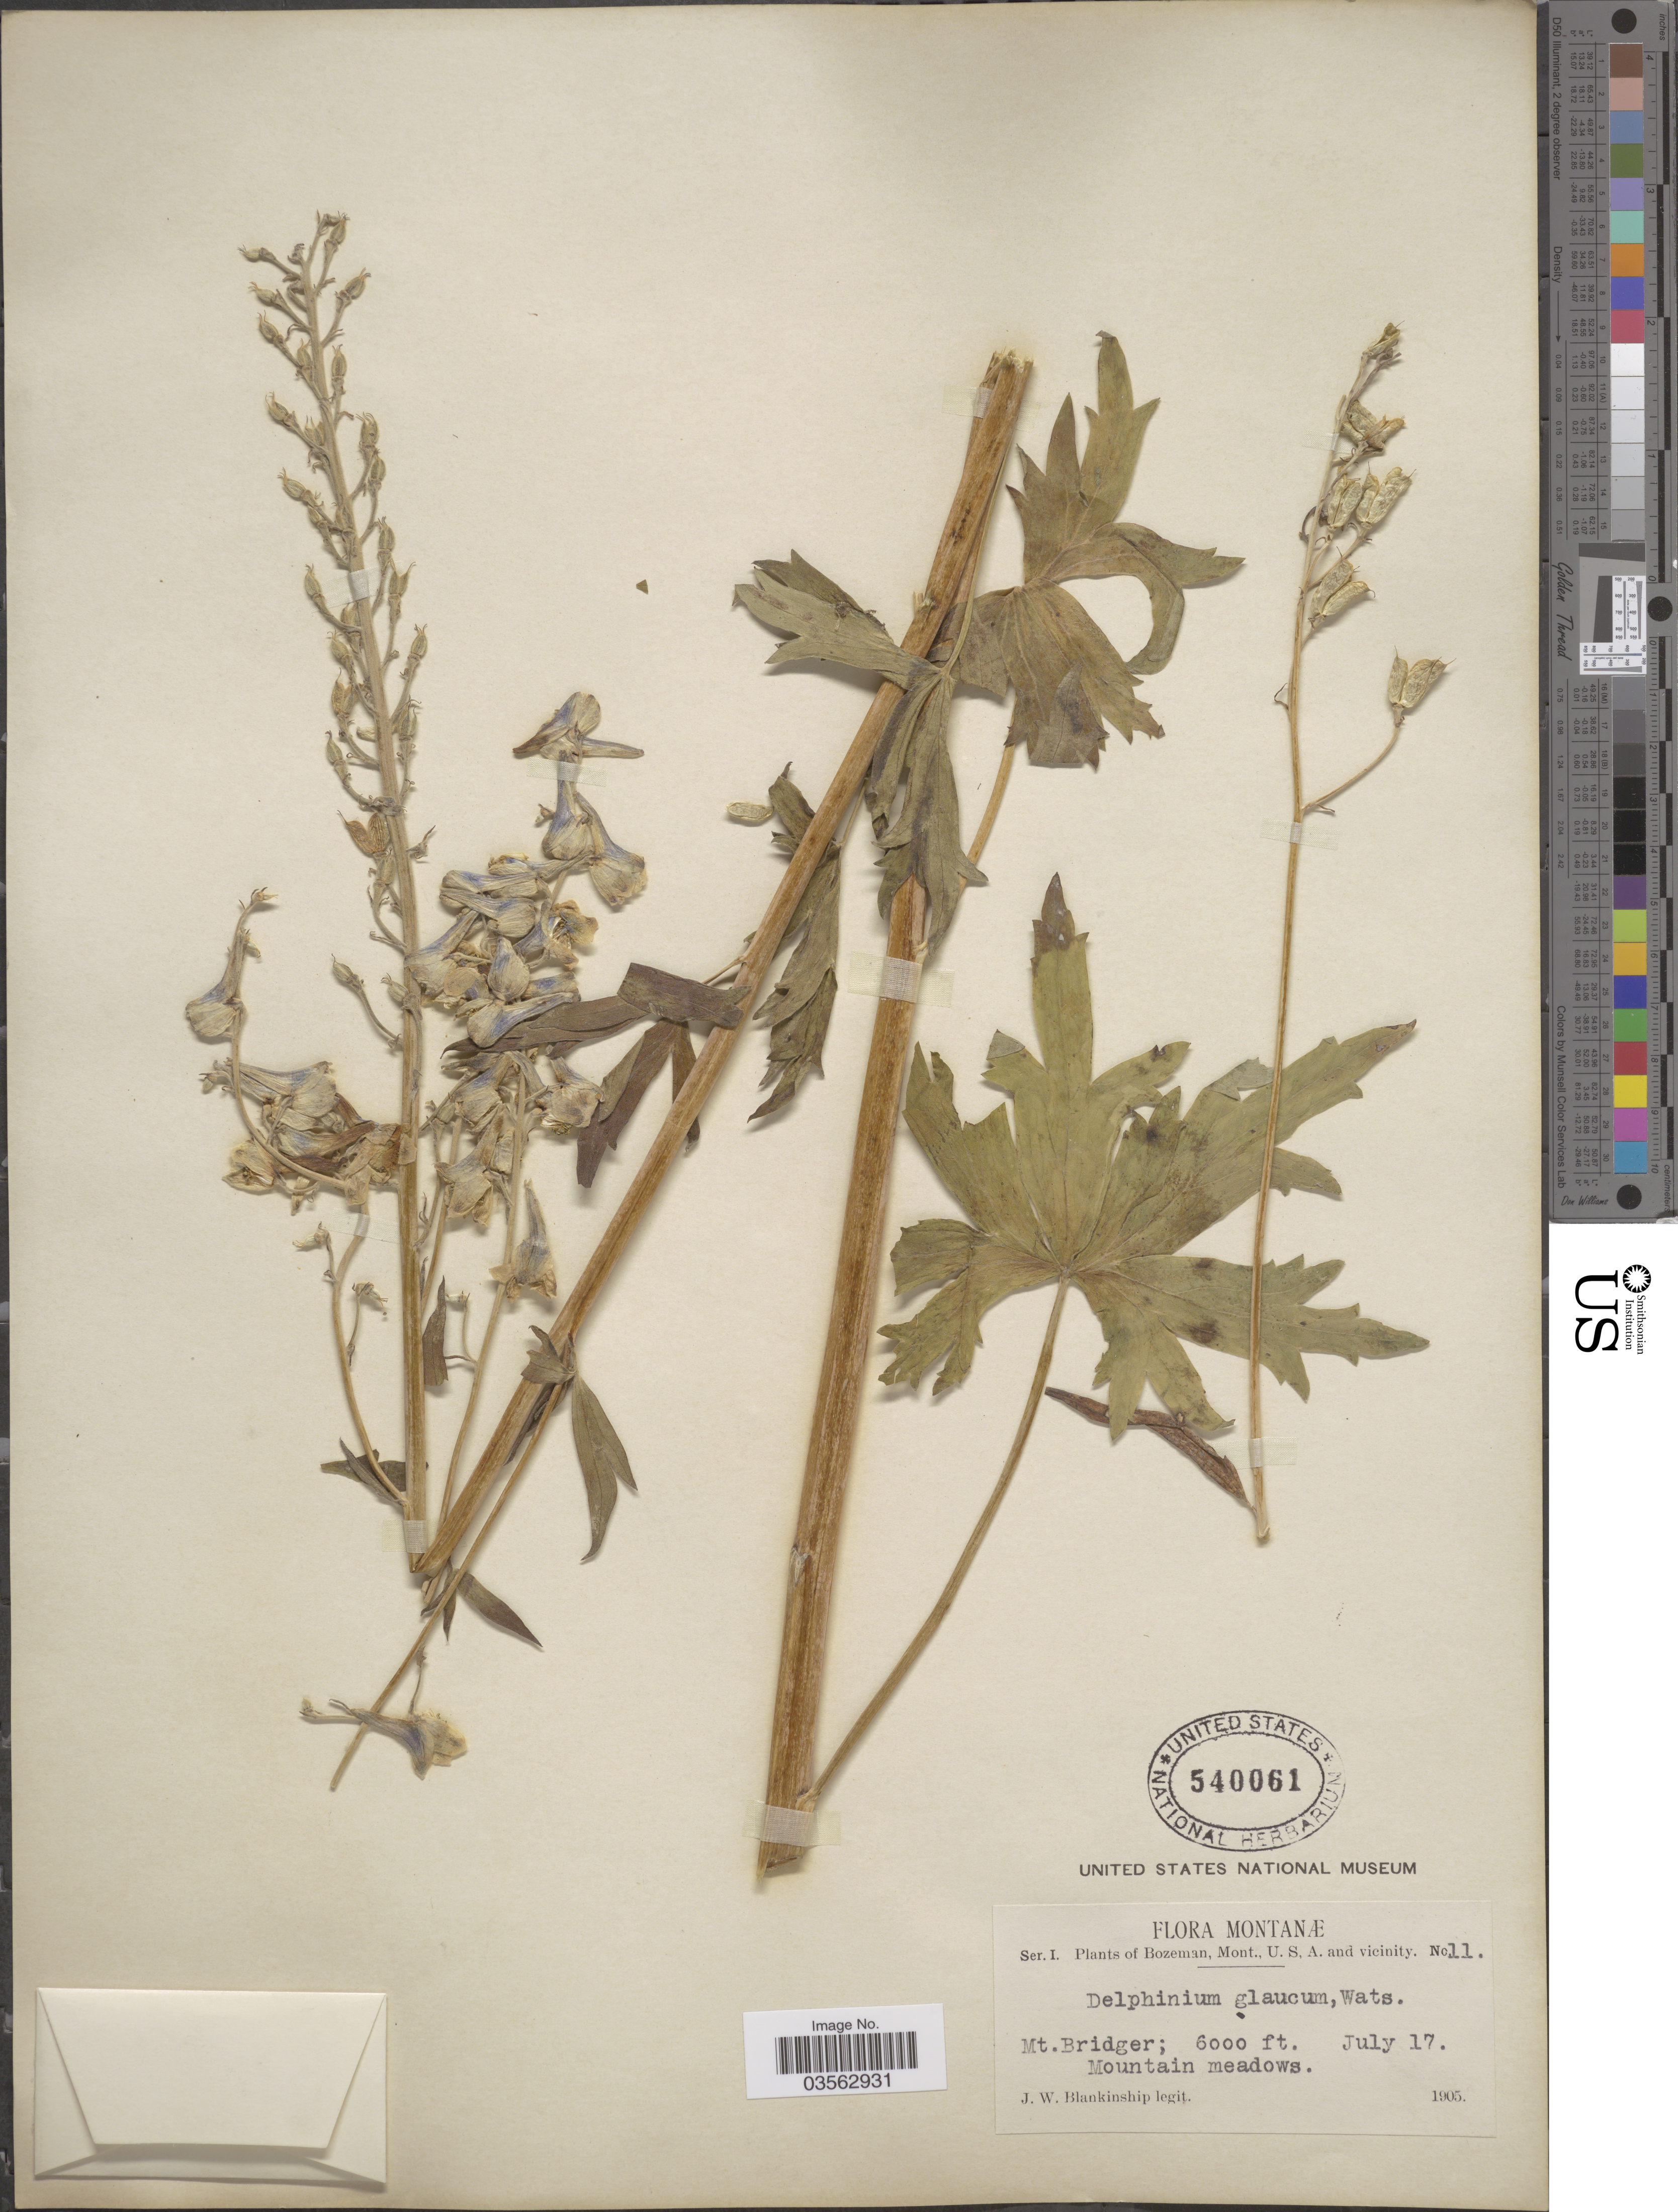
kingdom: Plantae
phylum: Tracheophyta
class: Magnoliopsida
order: Ranunculales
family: Ranunculaceae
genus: Delphinium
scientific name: Delphinium cucullatum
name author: E. Nelson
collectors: J. W. Blankinship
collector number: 11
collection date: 1905-07-17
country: United States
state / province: Montana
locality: Bozeman, Mont., U. S. A. and vicinity. Mt. Bridger. Mountain meadows.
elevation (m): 1829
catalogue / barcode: US 540061